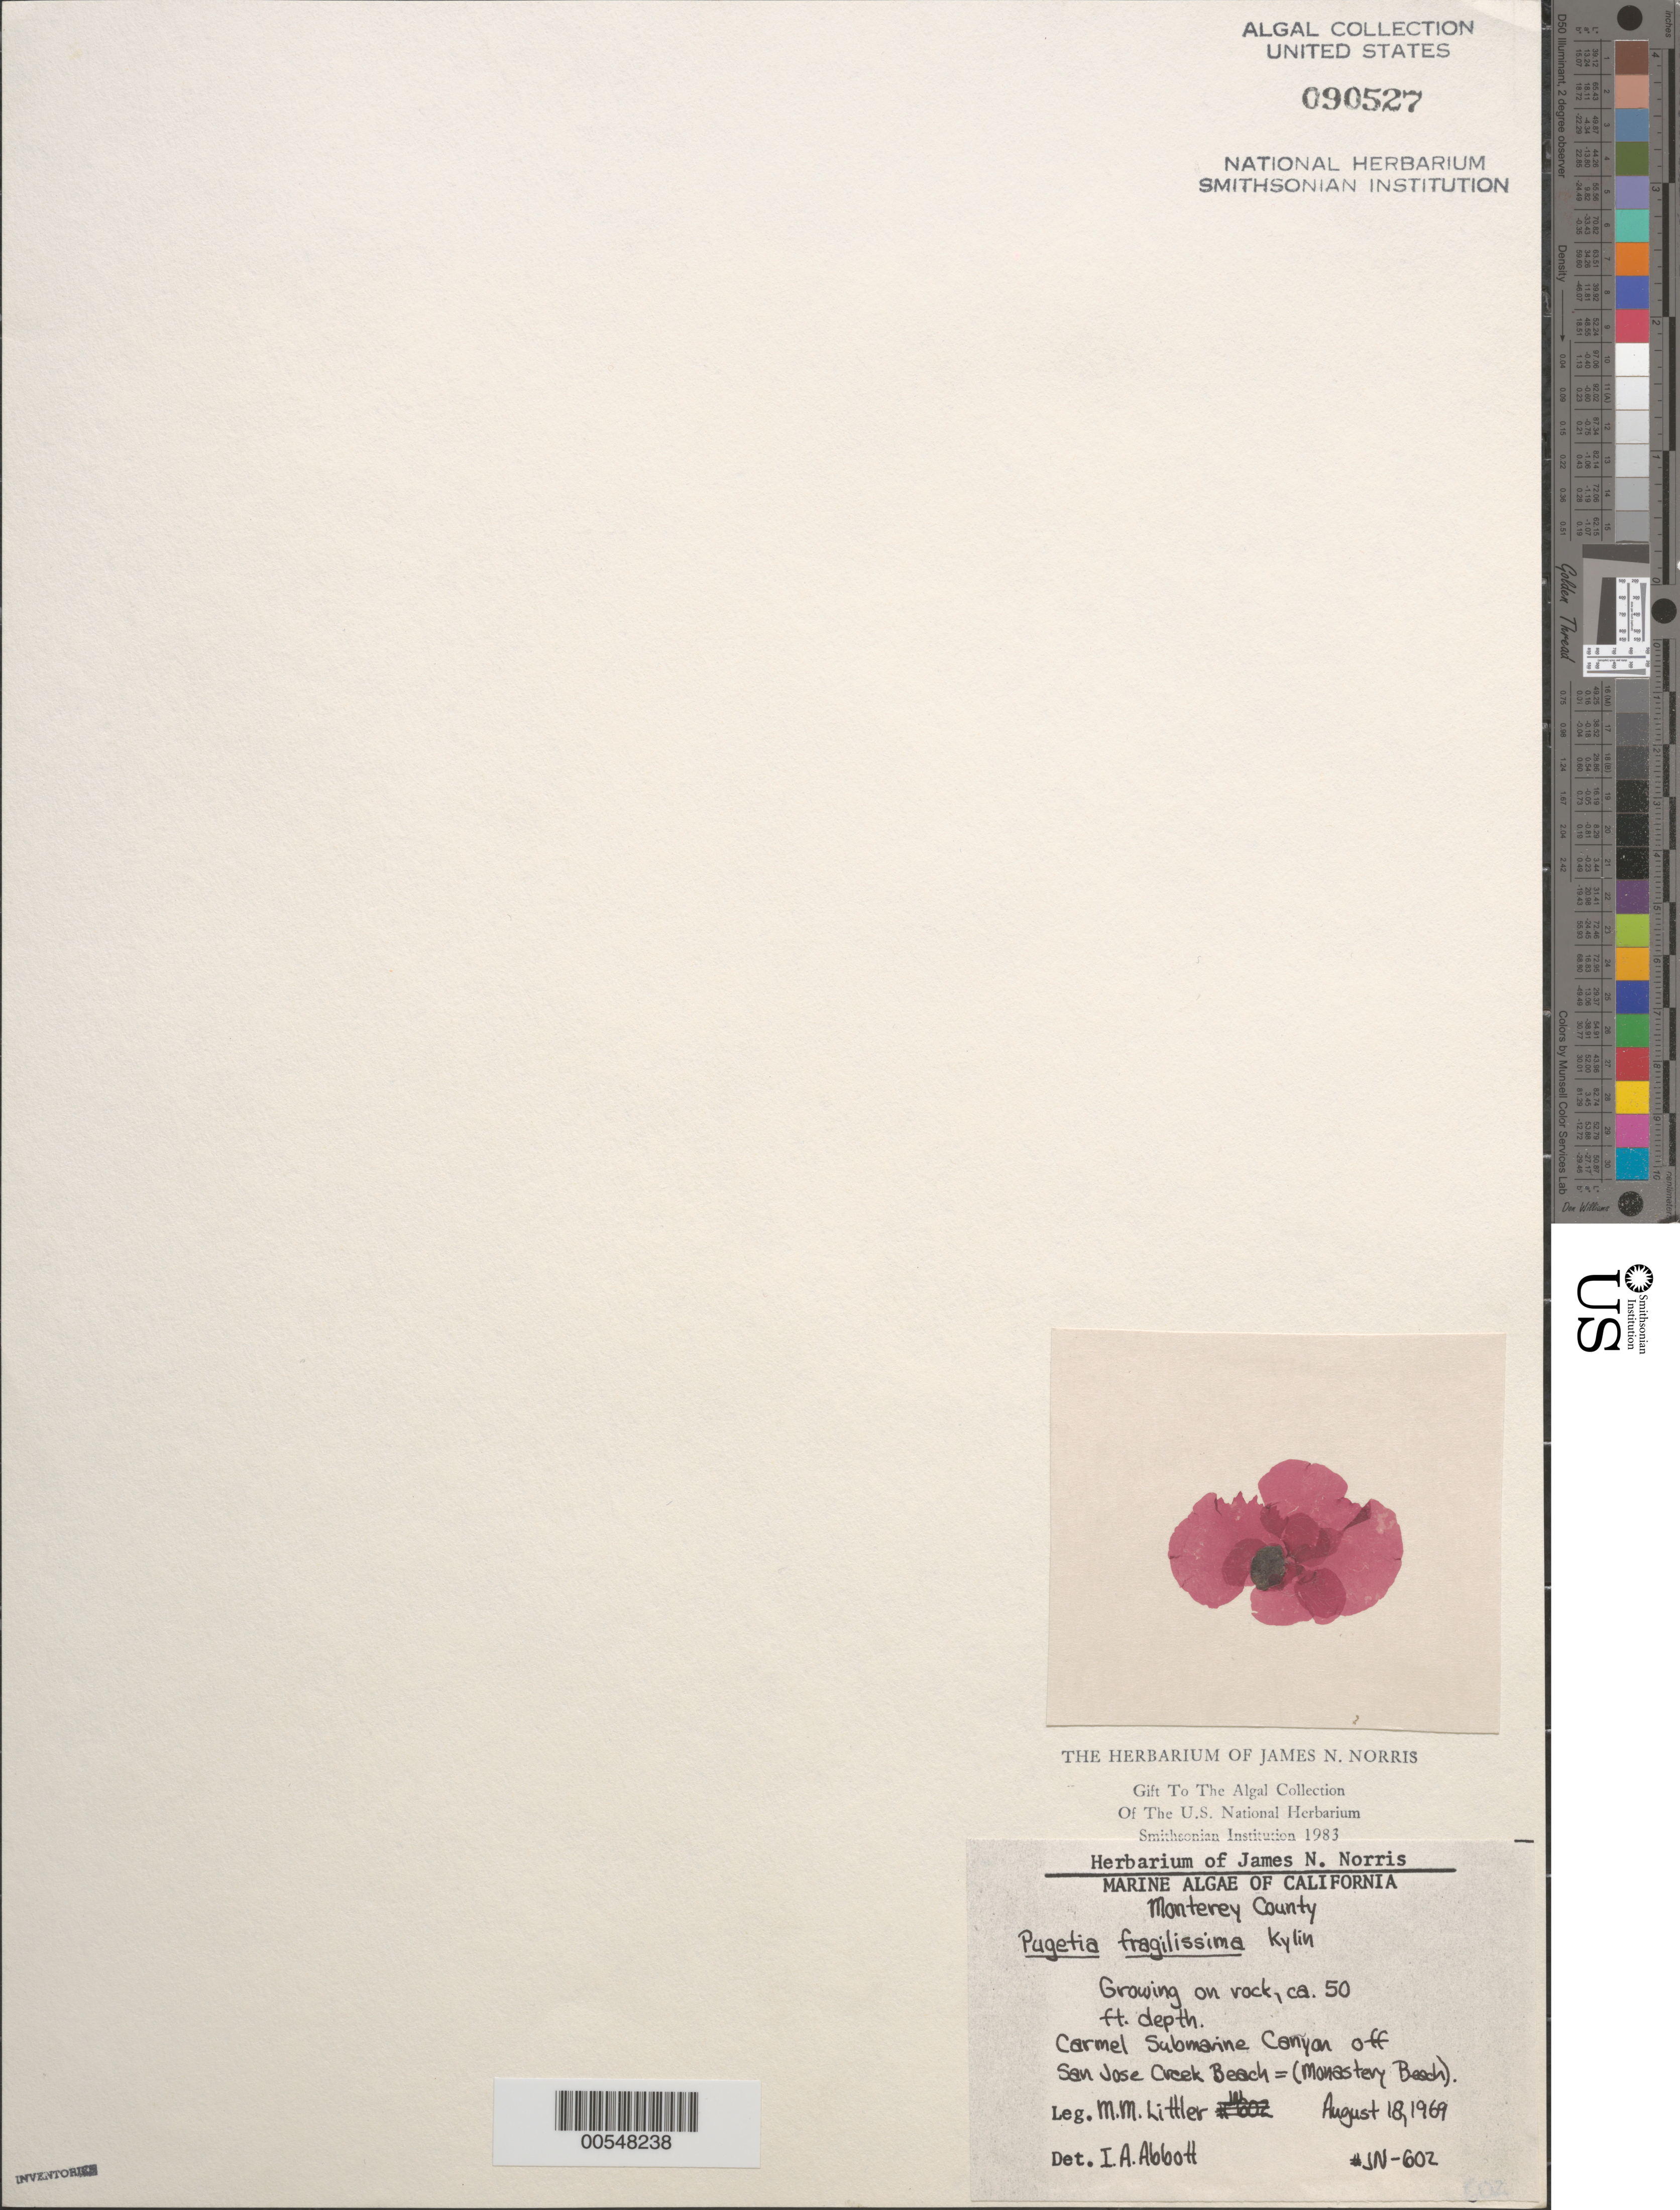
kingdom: Plantae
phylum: Rhodophyta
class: Florideophyceae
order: Gigartinales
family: Kallymeniaceae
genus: Pugetia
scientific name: Pugetia fragilissima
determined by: Abbott, Isabella A.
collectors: M. M. Littler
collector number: Jn-602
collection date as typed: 18 Aug 1969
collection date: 1969-08-18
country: United States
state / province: California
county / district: Monterey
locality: Carmel Submarine Canyon, off San Jose Creek Beach (Monastery Beach)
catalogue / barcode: US 90527